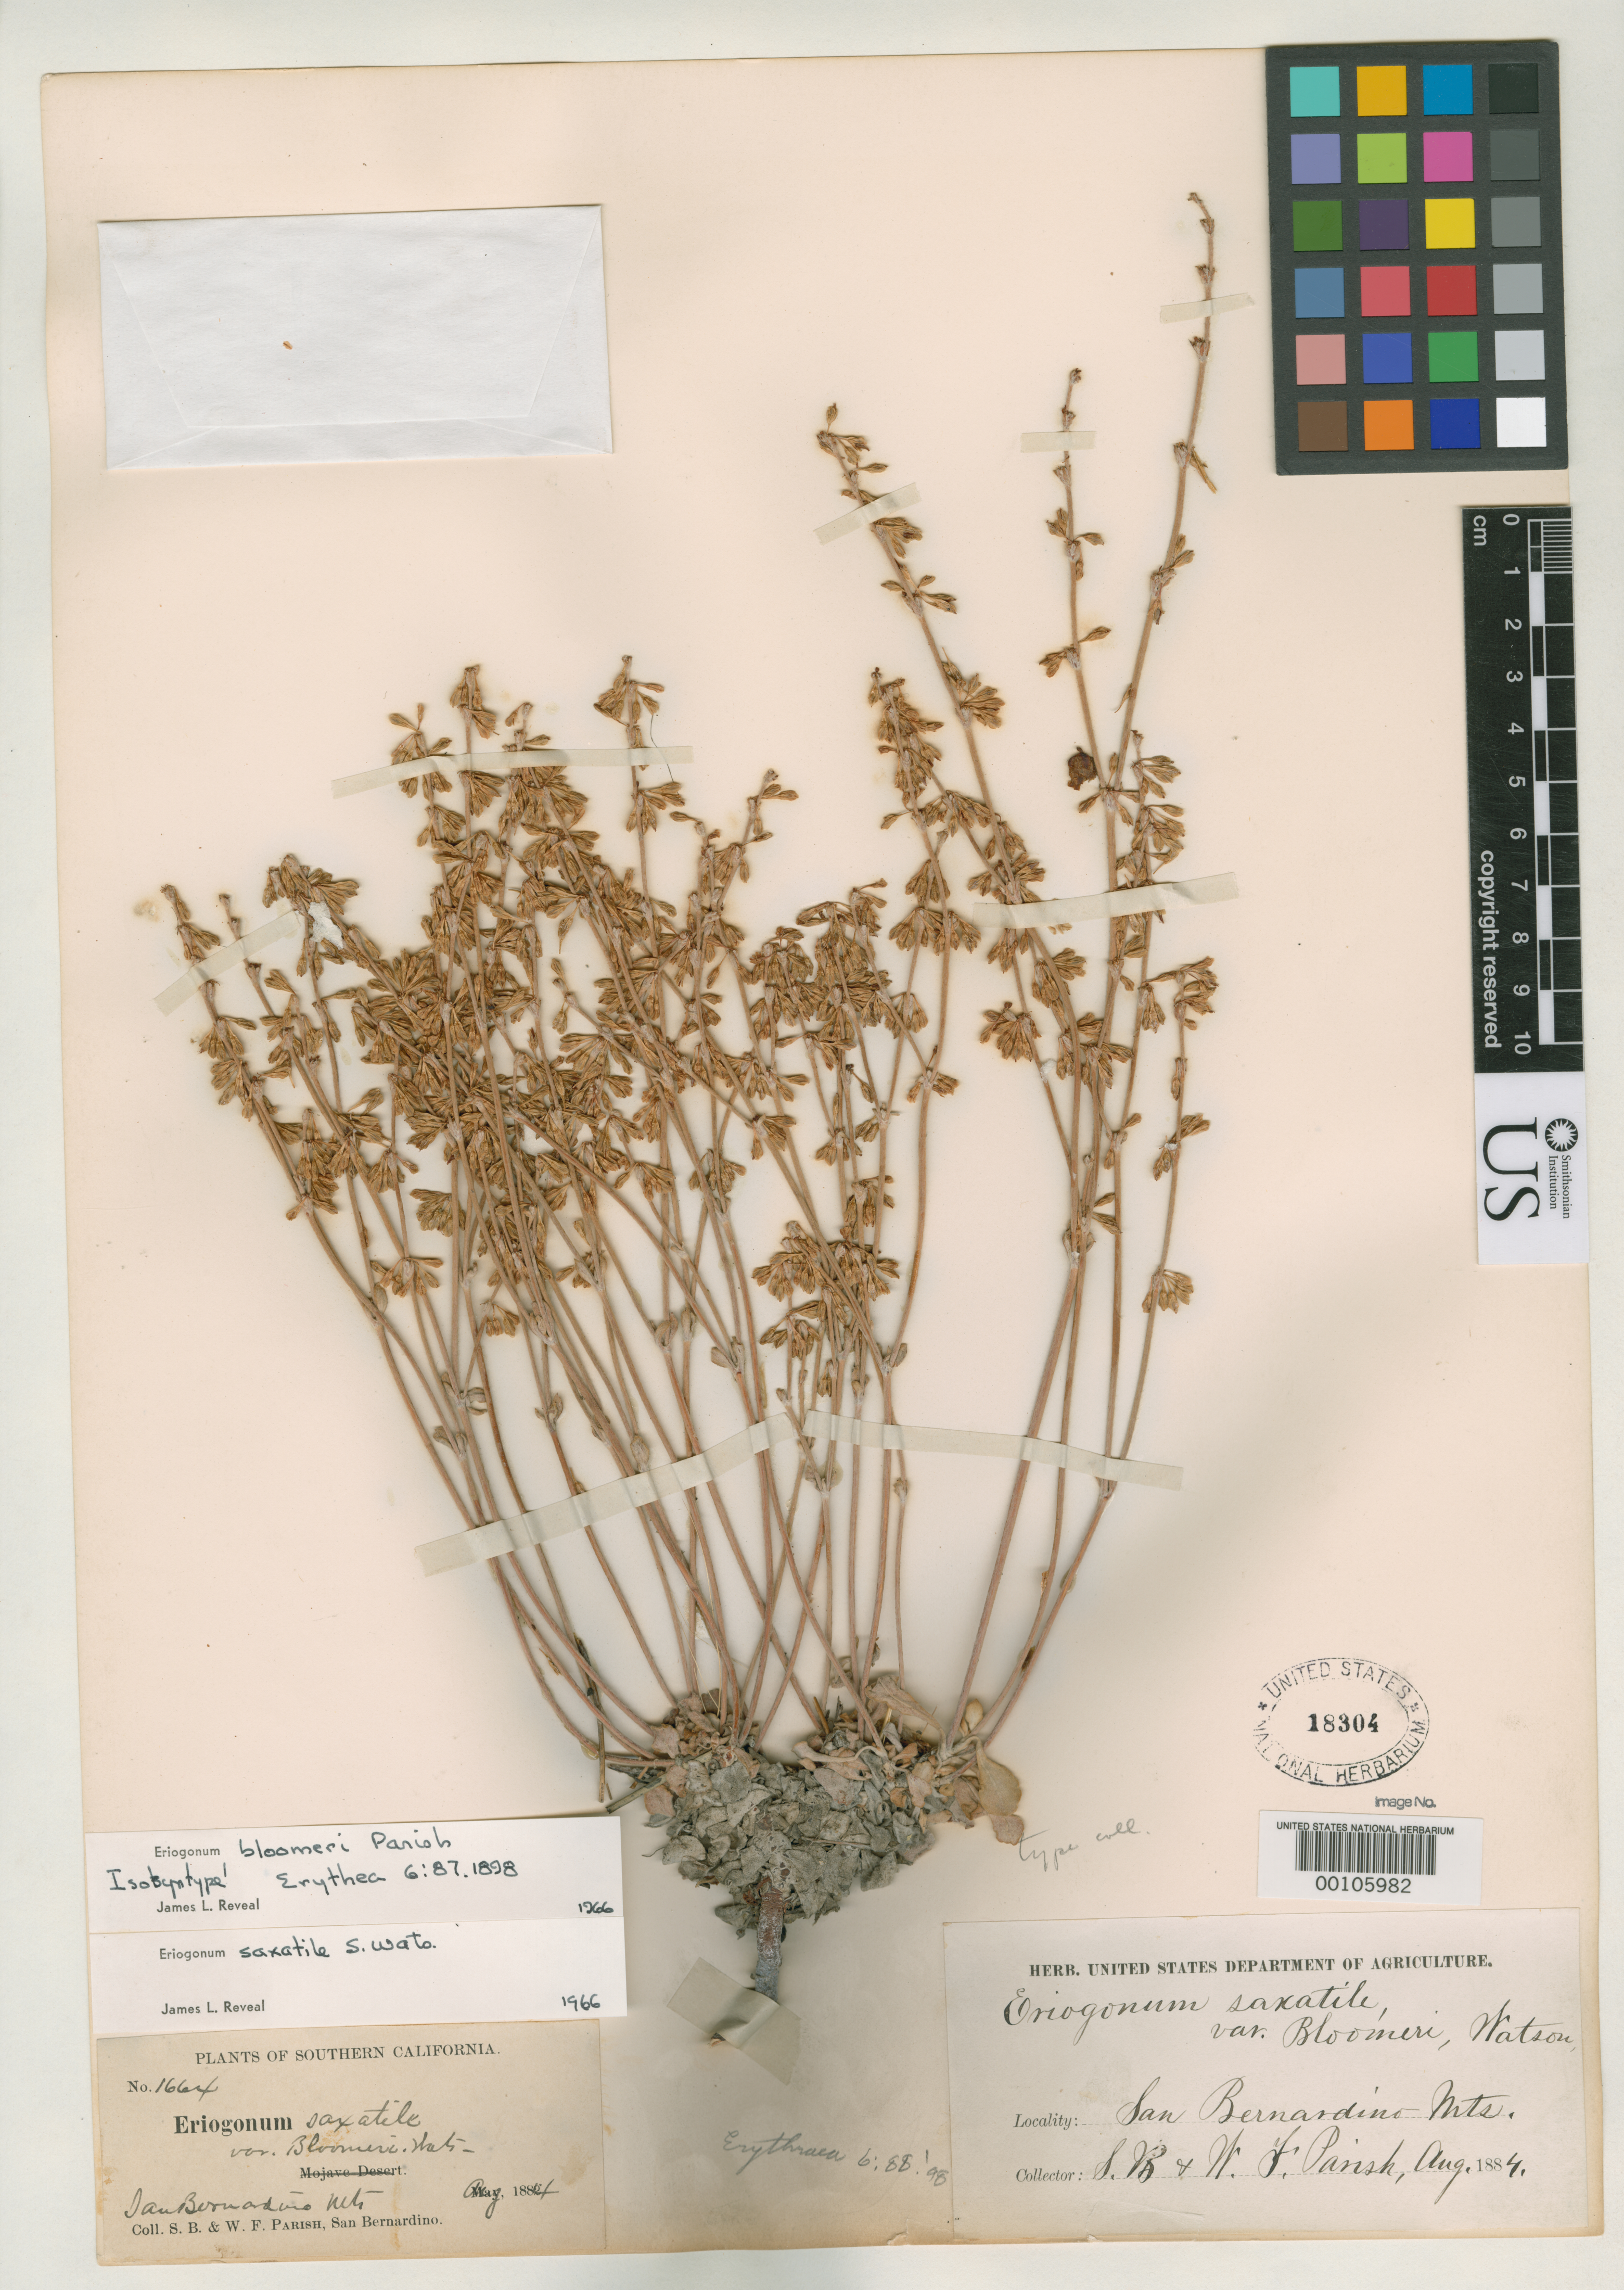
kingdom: Plantae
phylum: Tracheophyta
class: Magnoliopsida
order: Caryophyllales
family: Polygonaceae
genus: Eriogonum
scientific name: Eriogonum bloomeri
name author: Parish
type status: Isosyntype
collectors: S. B. Parish & W. F. Parish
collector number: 1664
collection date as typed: Aug 1884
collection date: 1884-08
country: United States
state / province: California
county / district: San Bernardino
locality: San Bernardino Mts.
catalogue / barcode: US 18304